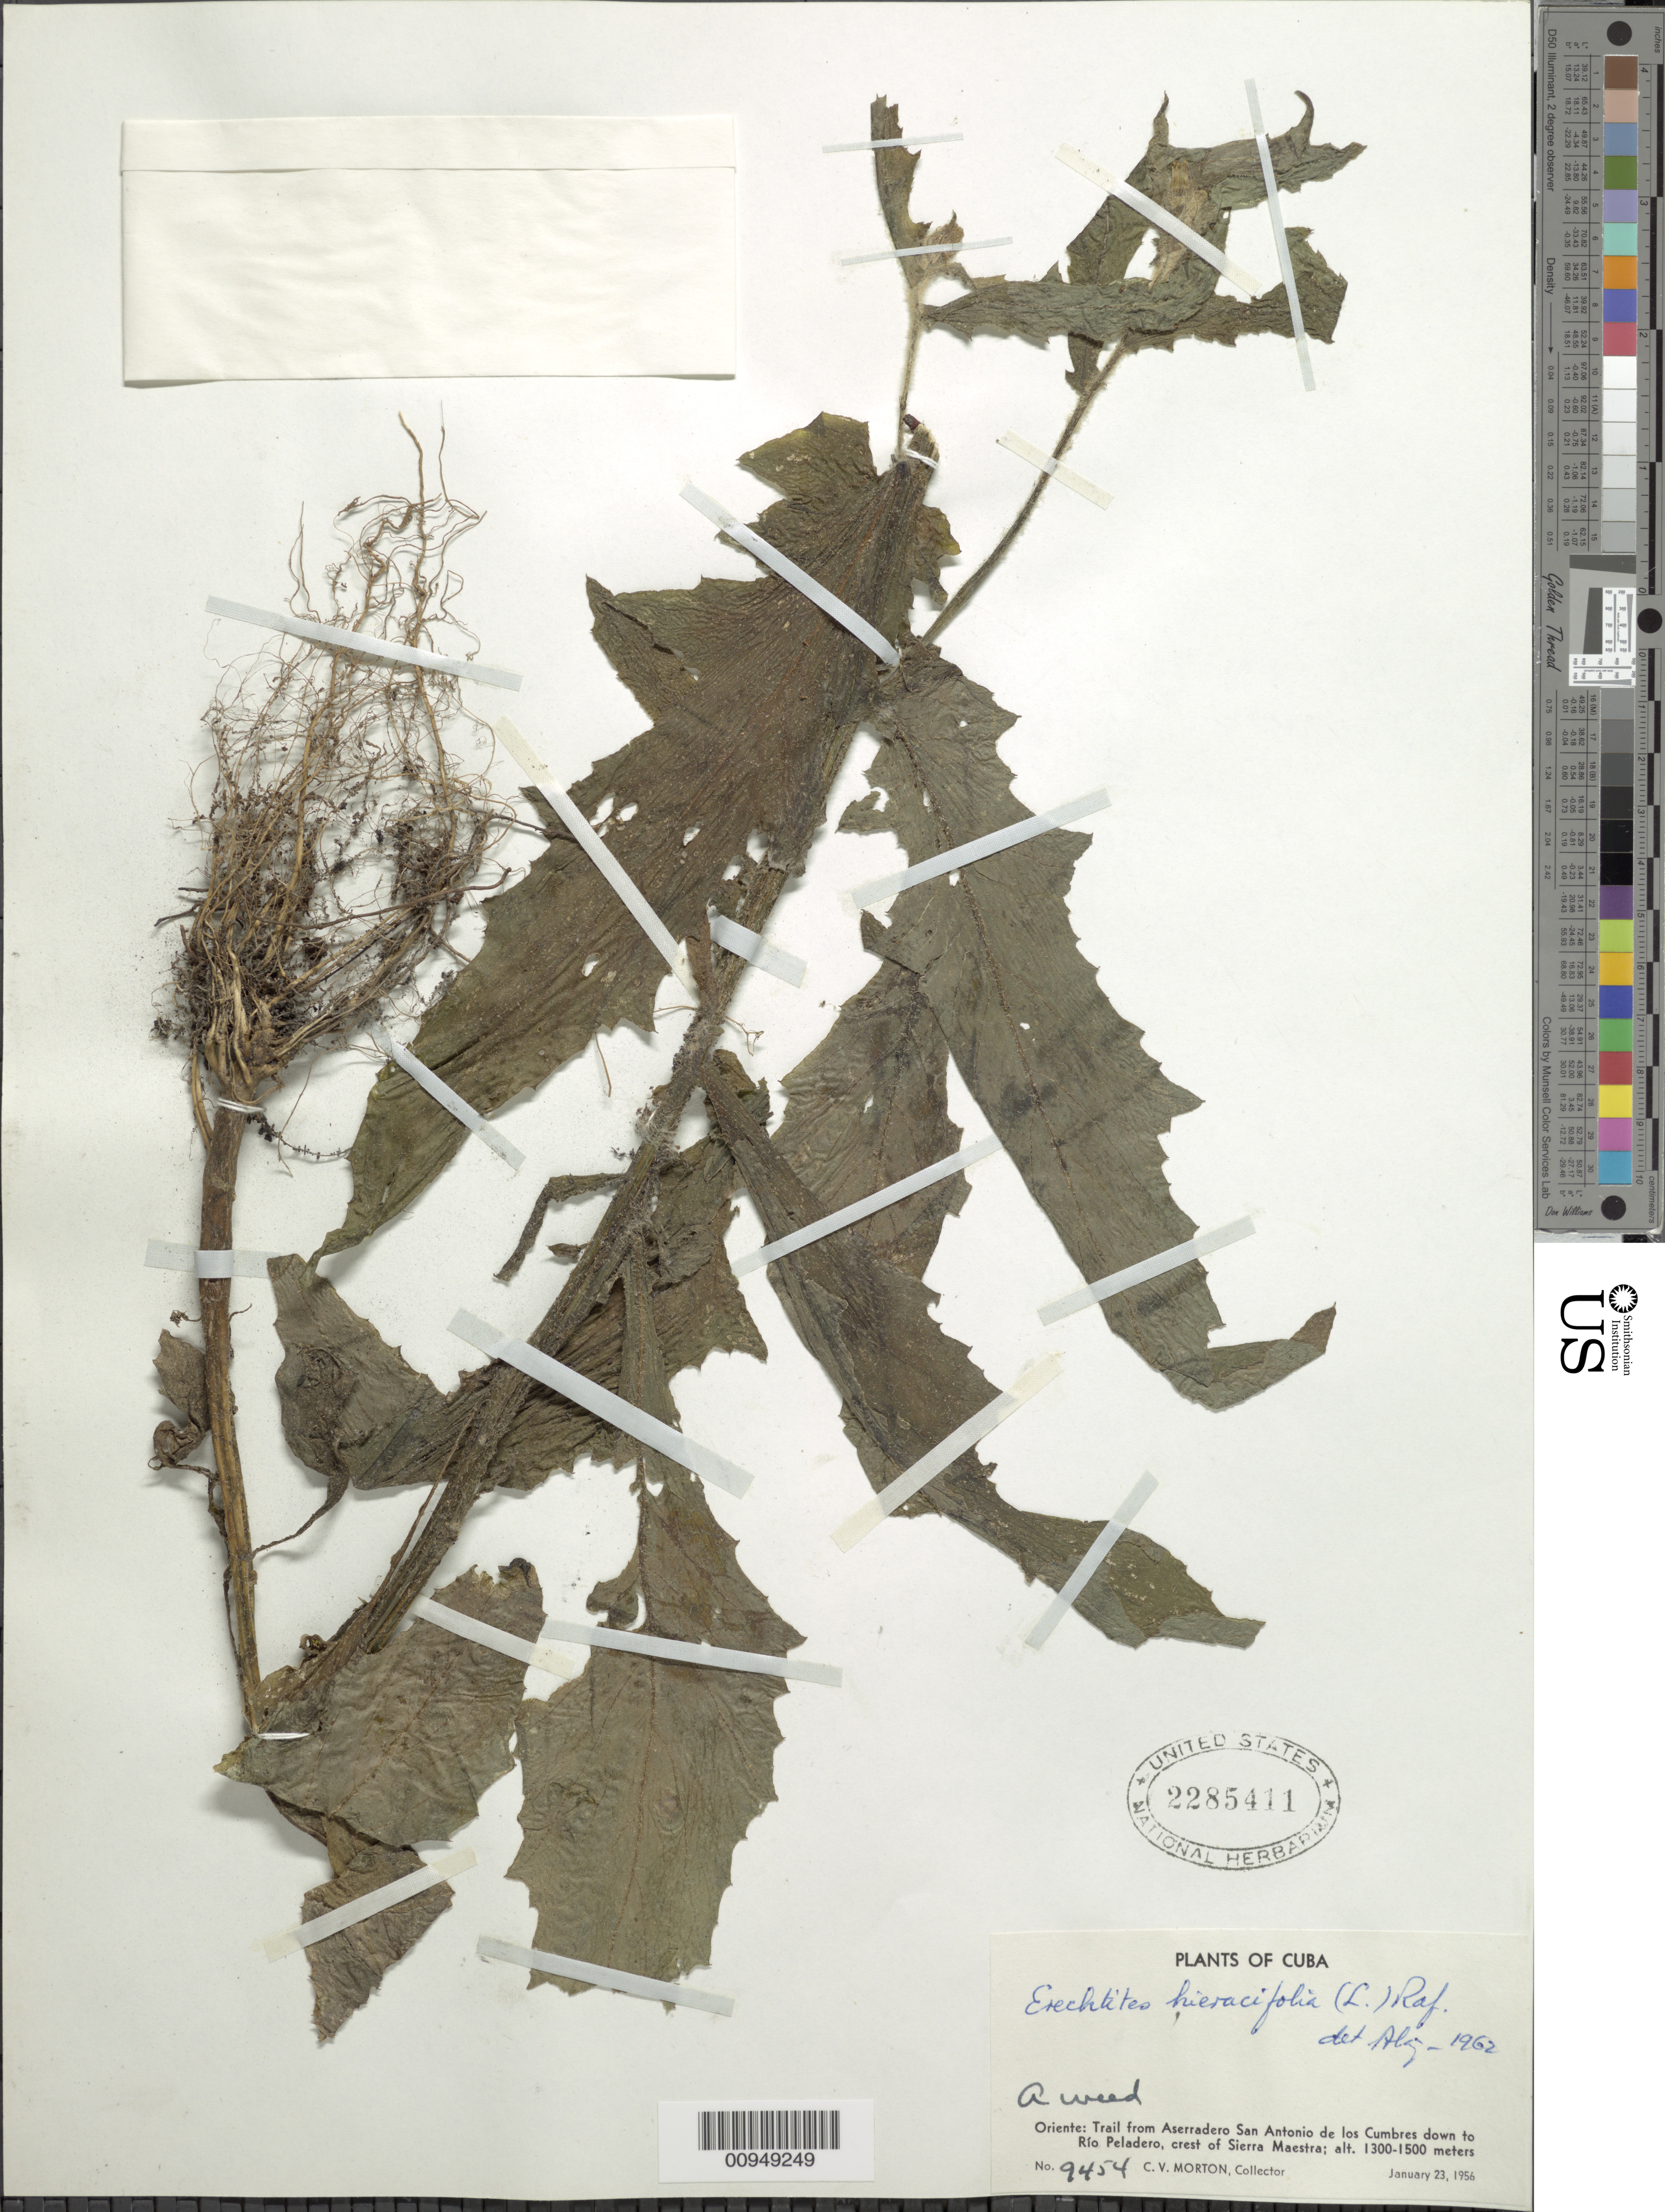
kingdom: Plantae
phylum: Tracheophyta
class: Magnoliopsida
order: Asterales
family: Asteraceae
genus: Erechtites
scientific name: Erechtites hieraciifolius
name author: (L.) Raf. ex DC.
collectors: C. V. Morton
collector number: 9454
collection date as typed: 23 Jan 1956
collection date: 1956-01-23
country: Cuba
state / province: Oriente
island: Cuba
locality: Trail from Aserradero San Antonio de los Cumbres down to Río Peladero, crest of Sierra Maestra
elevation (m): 1300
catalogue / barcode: US 2285411